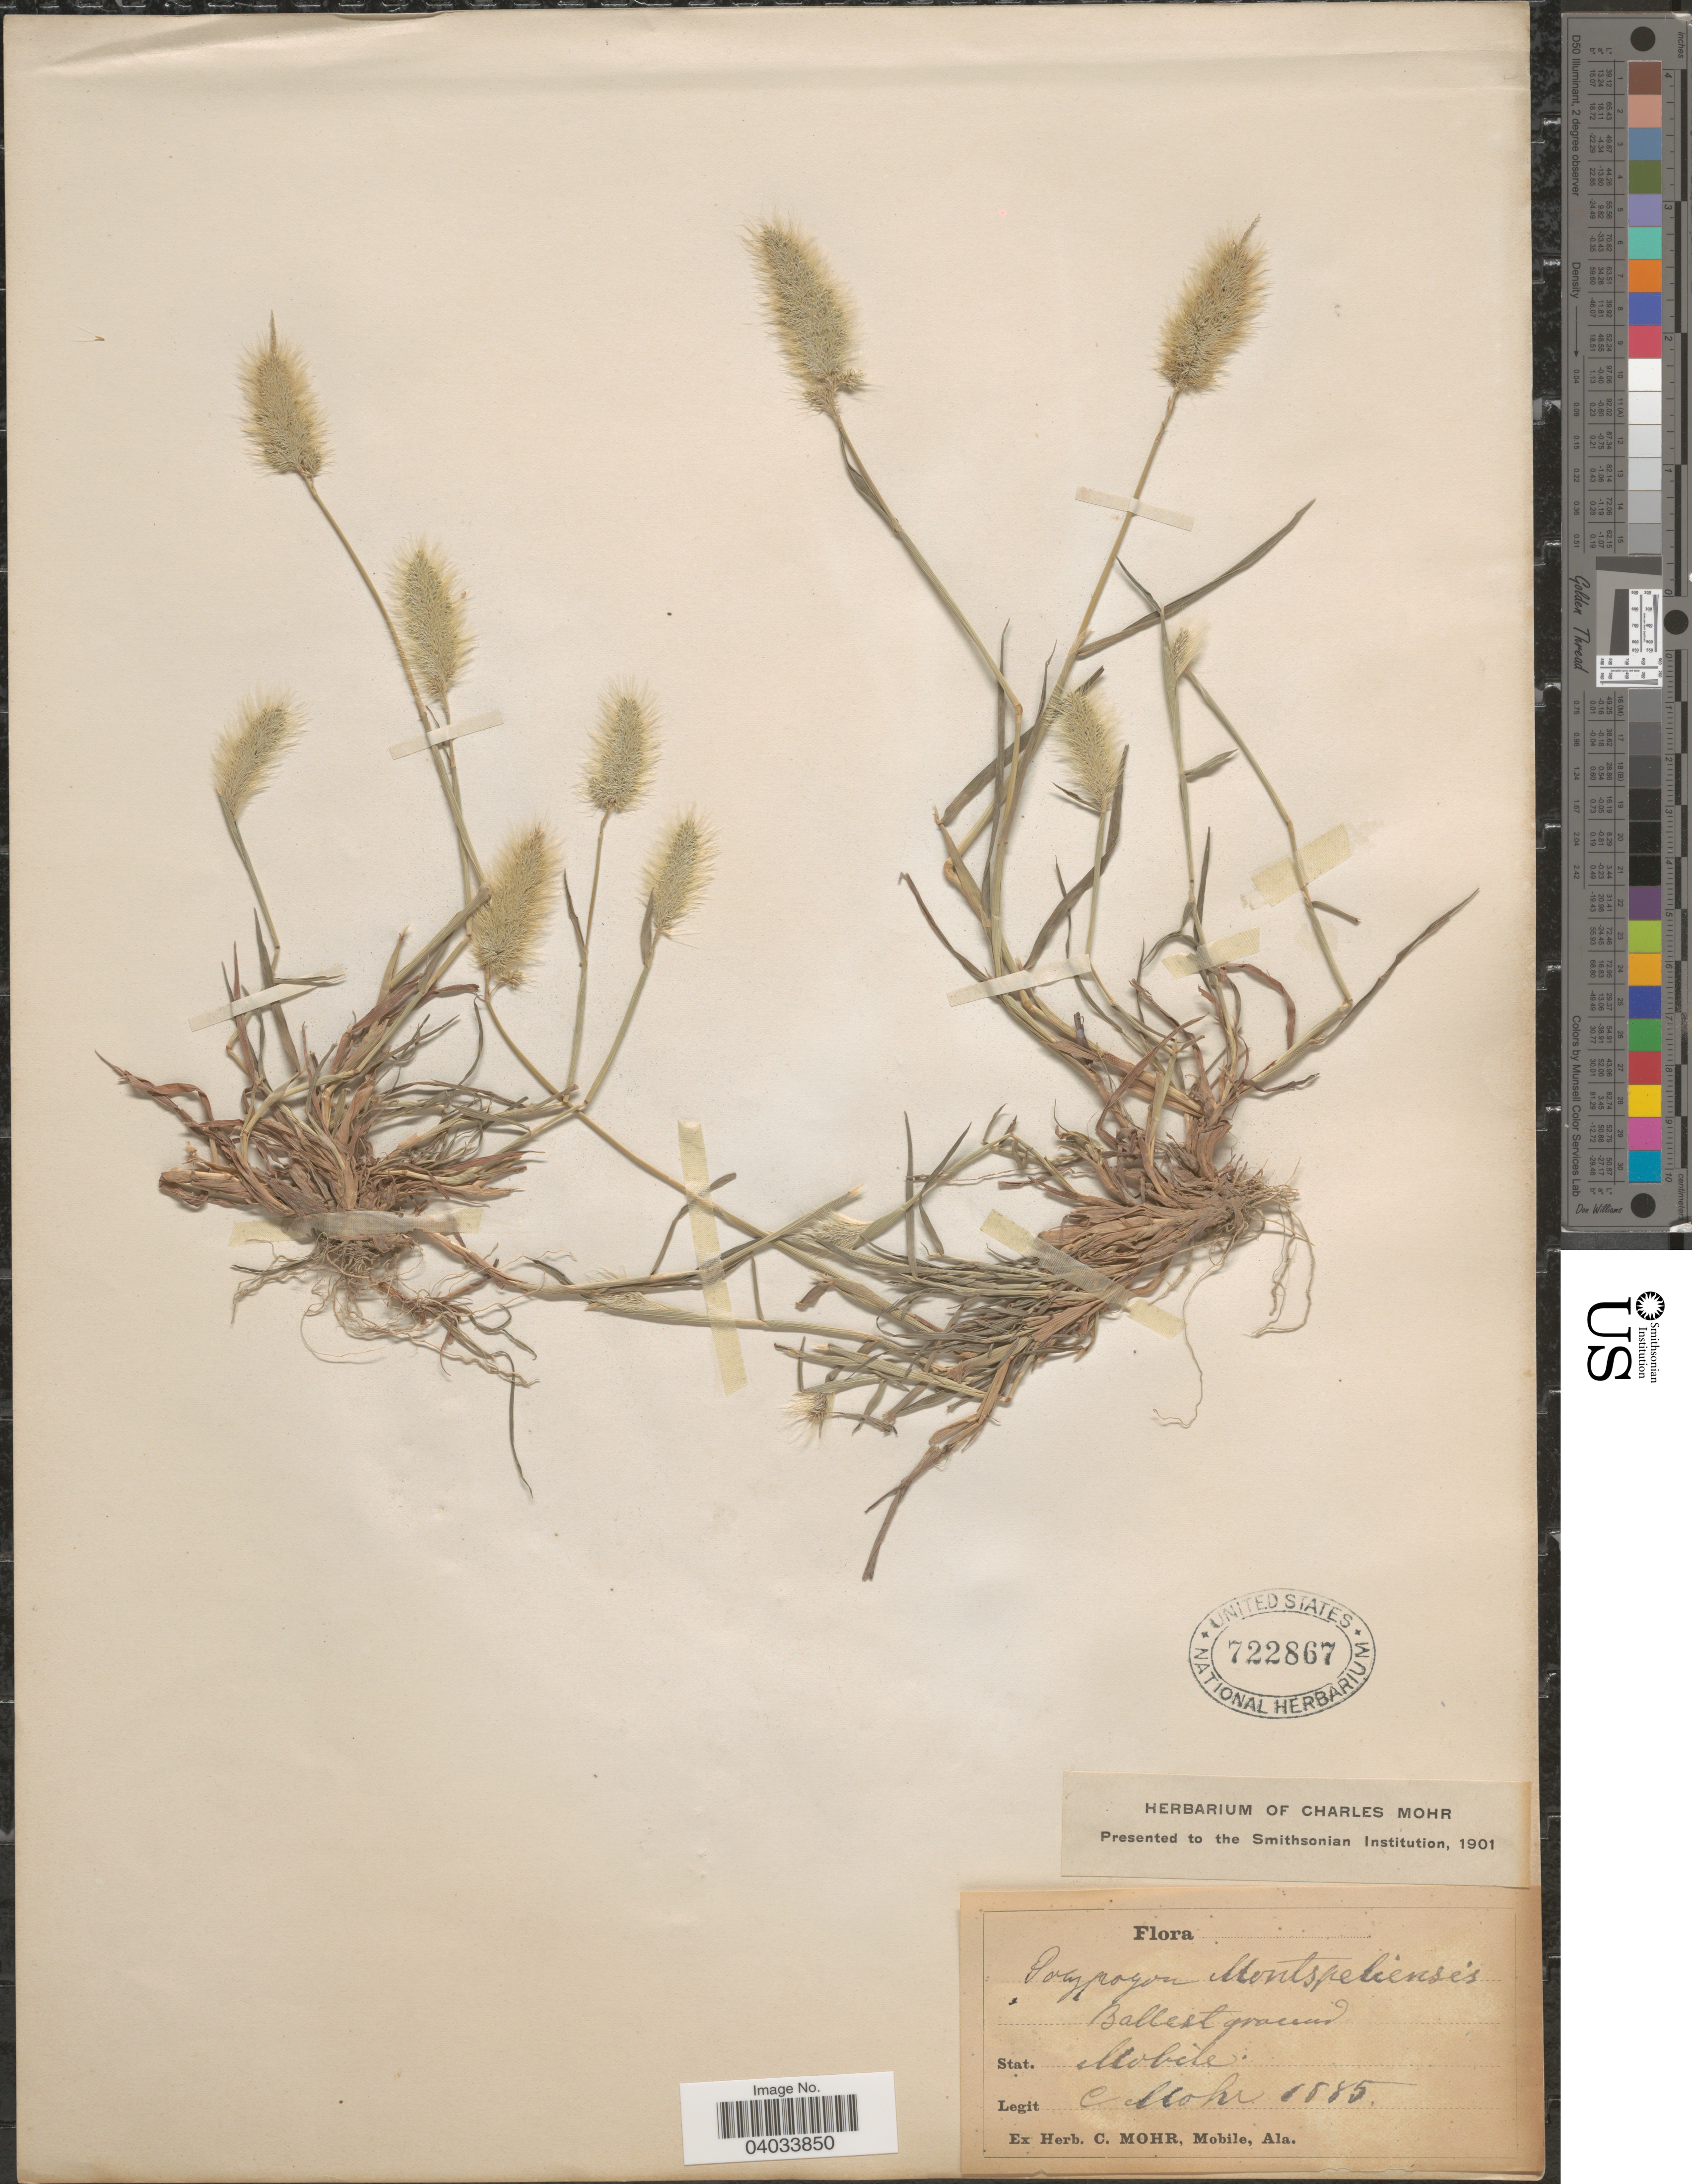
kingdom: Plantae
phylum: Tracheophyta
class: Liliopsida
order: Poales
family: Poaceae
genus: Polypogon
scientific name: Polypogon monspeliensis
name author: (L.) Desf.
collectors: C. T. Mohr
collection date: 1885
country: United States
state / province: Alabama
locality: Mobile.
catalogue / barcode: US 722867